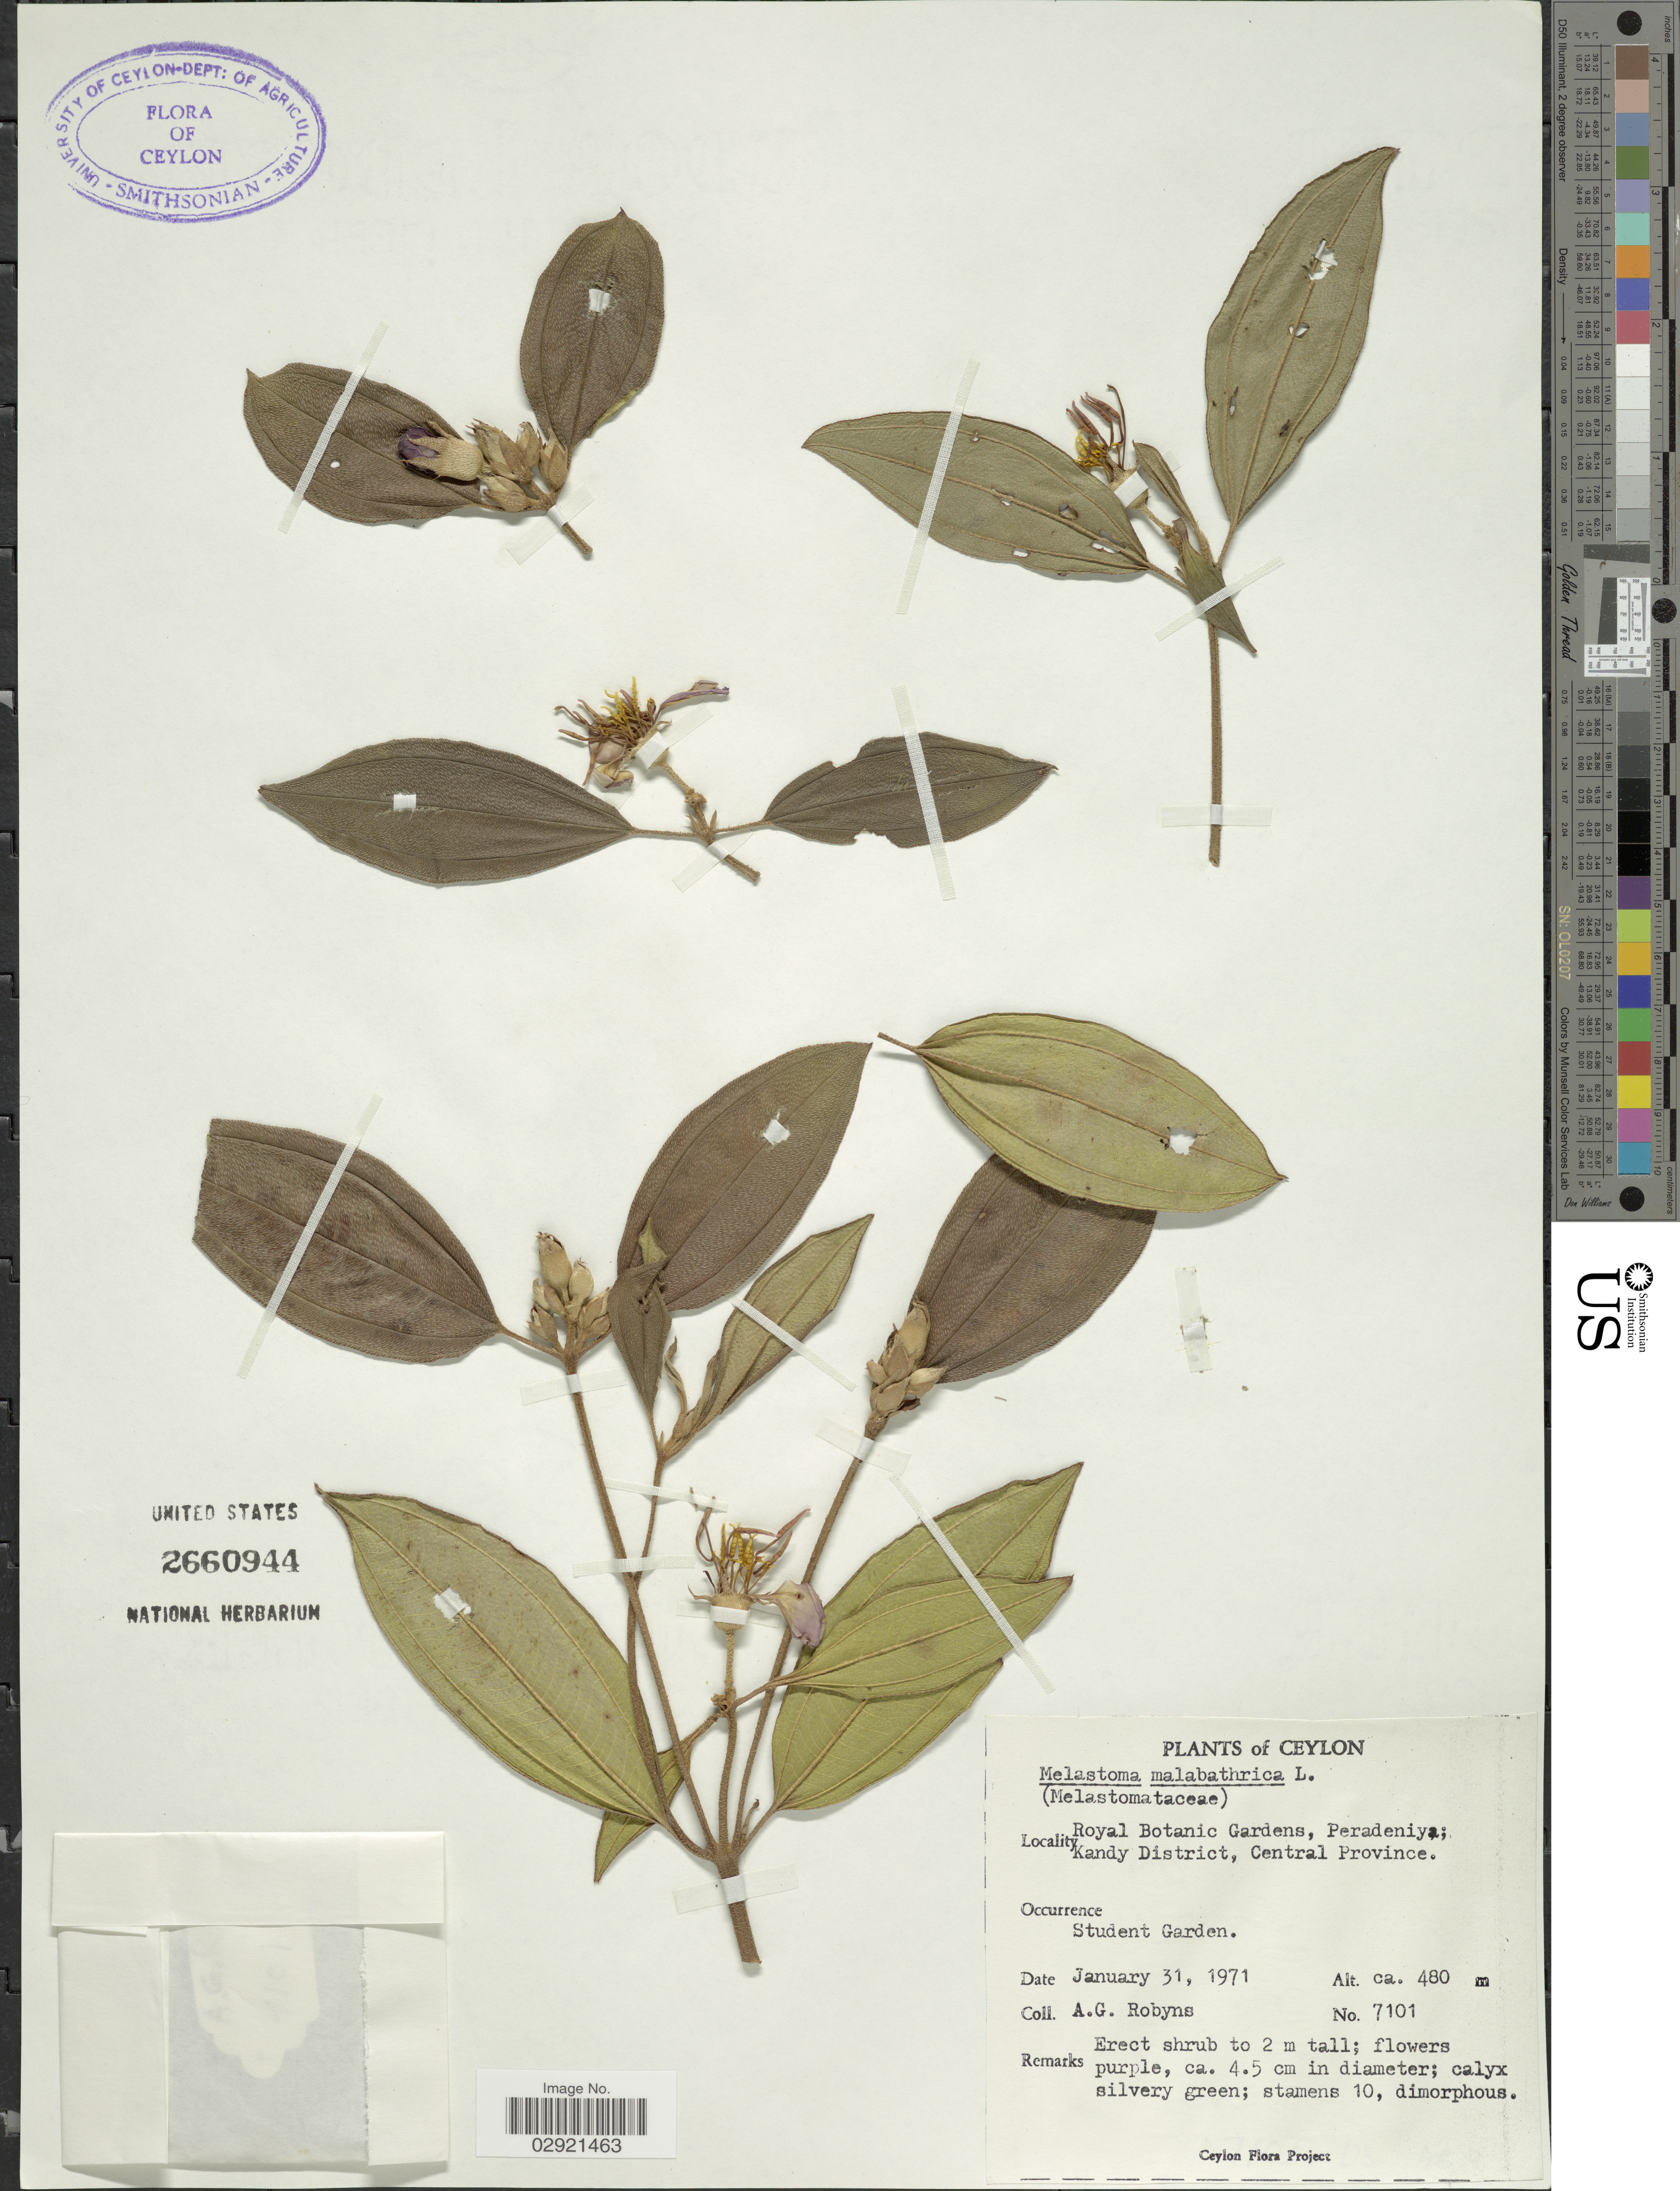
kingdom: Plantae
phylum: Tracheophyta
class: Magnoliopsida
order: Myrtales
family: Melastomataceae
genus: Melastoma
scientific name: Melastoma malabathricum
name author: L.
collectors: A. G. Robyns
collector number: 7101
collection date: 1971-01-31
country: Sri Lanka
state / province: Central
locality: Royal Botanic Gardens, Peradeniya; Kandy District. Ceylon. Student Garden.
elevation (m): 480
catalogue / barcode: US 2660944